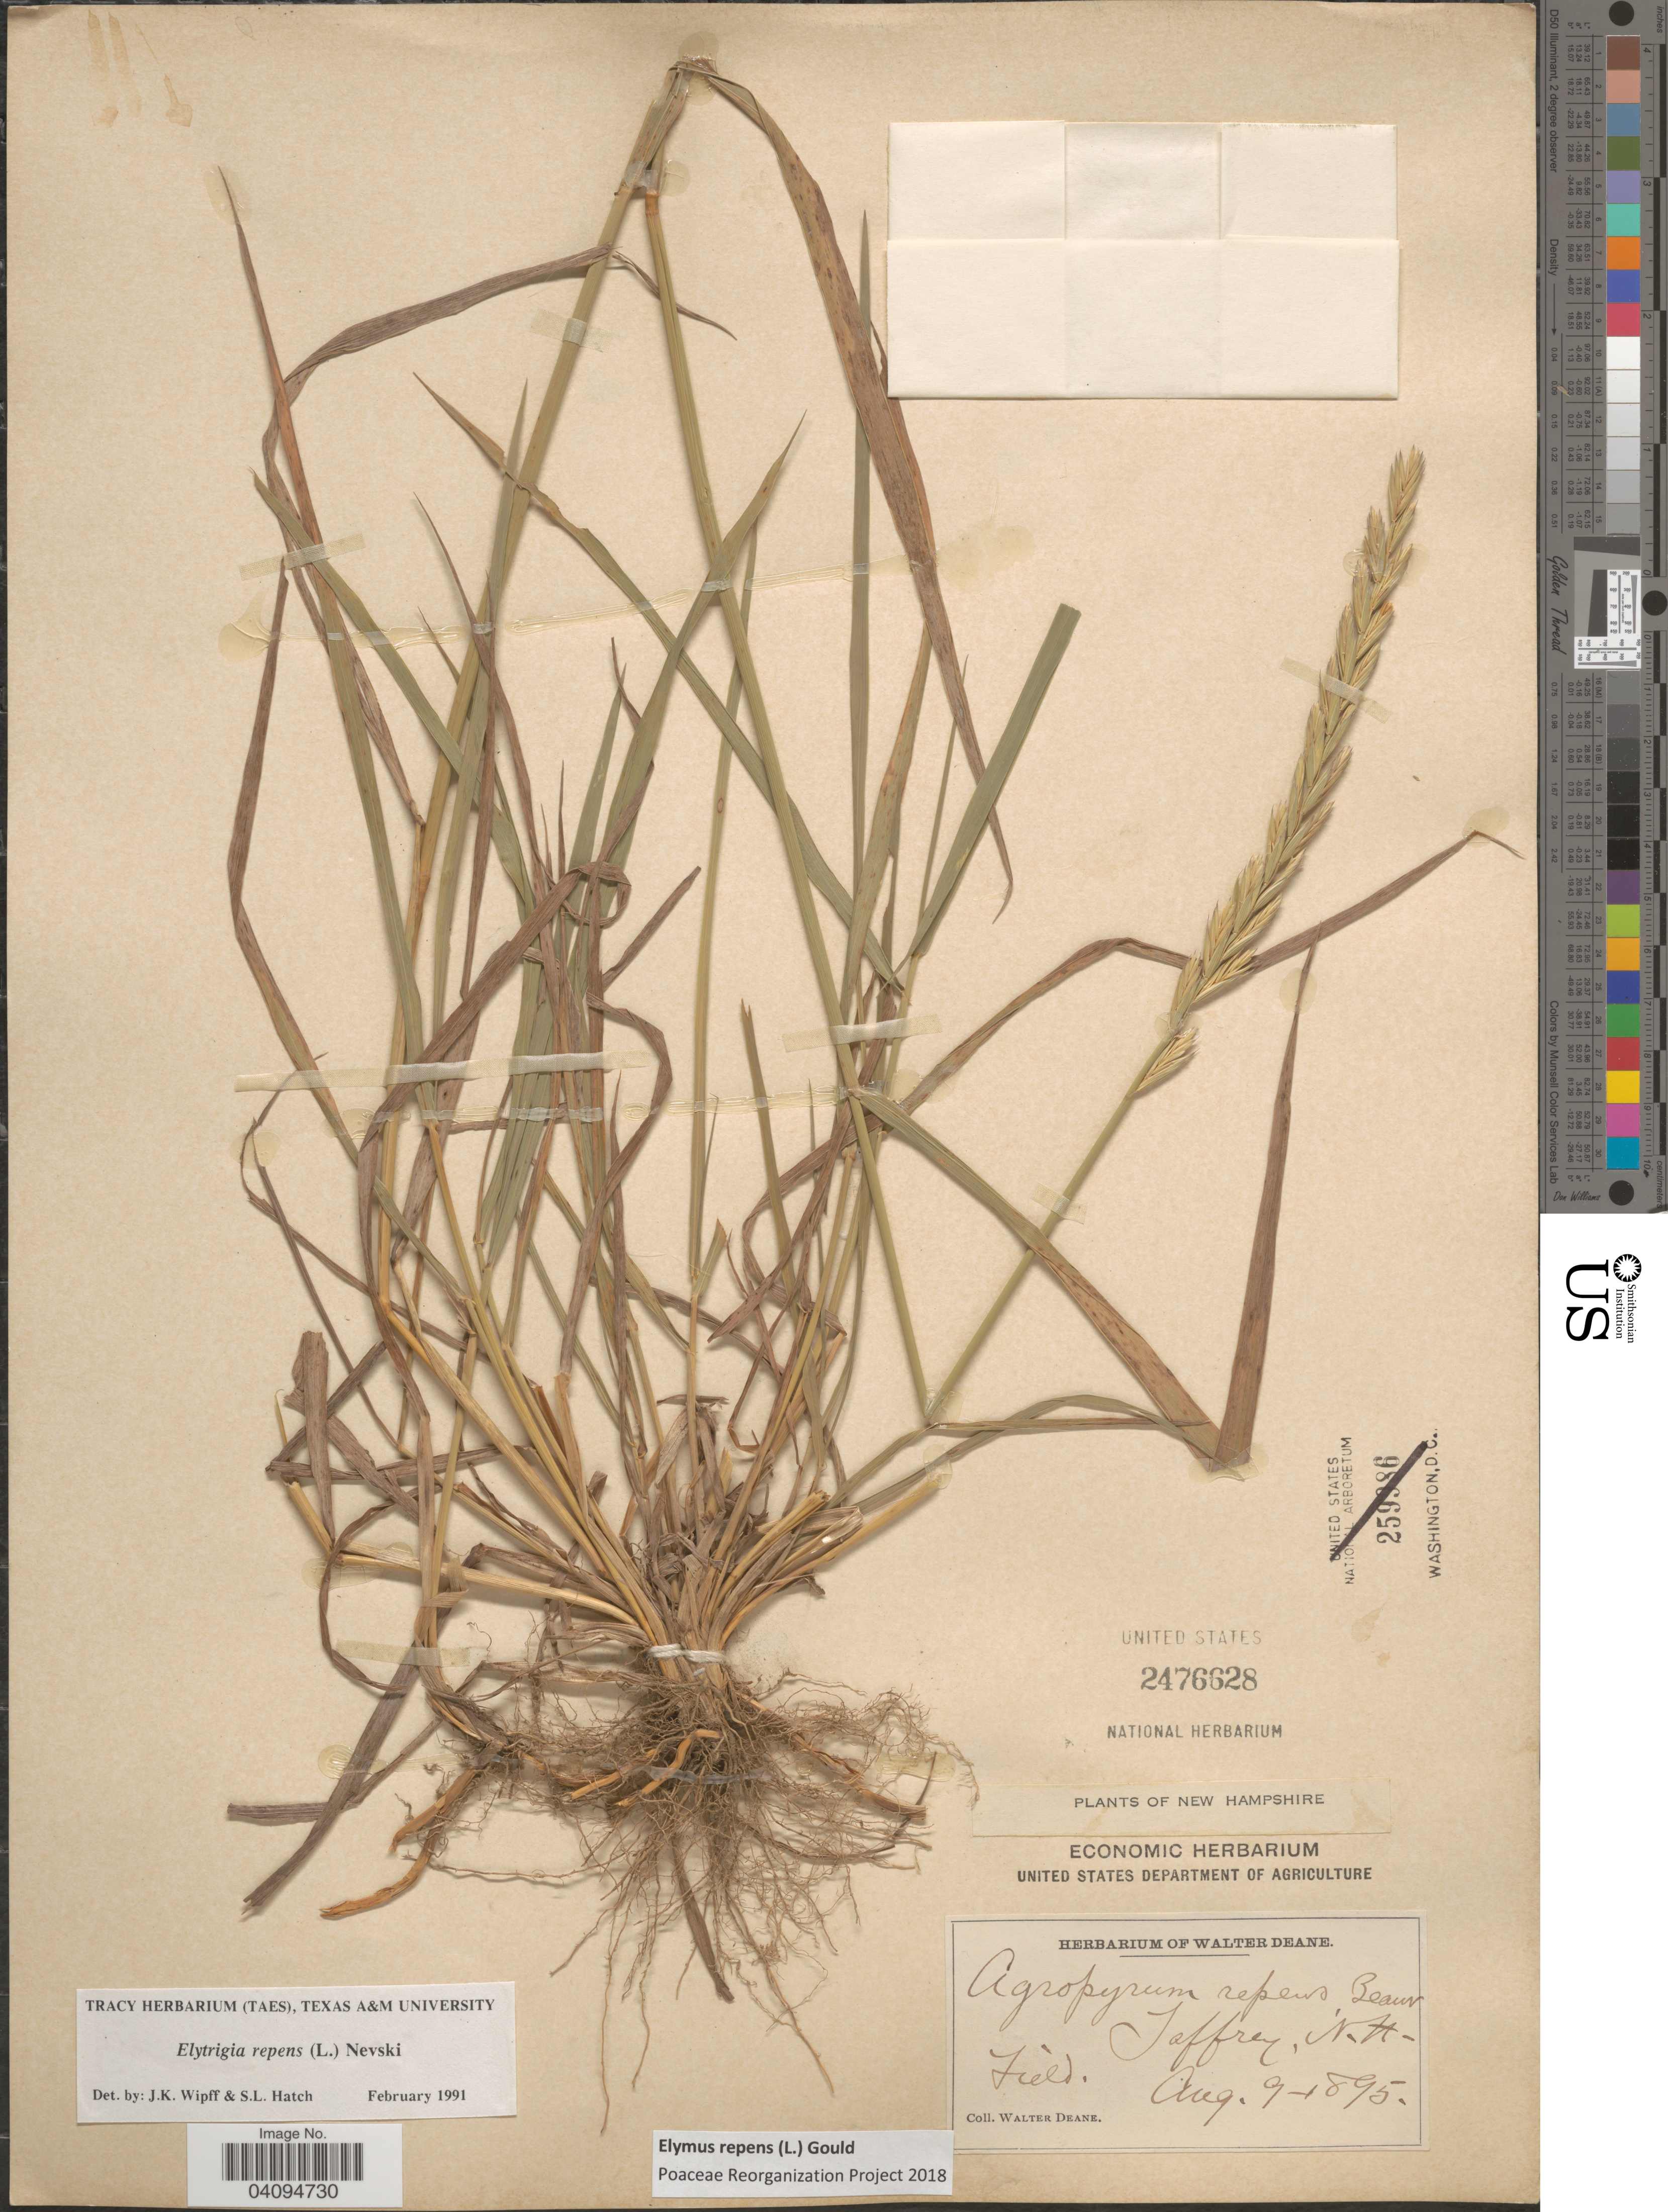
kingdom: Plantae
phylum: Tracheophyta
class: Liliopsida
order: Poales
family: Poaceae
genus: Elymus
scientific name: Elymus repens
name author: (L.) Gould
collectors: W. Deane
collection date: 1895-08-09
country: United States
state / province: New Hampshire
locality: Jaffrey, North Field.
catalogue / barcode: US 2476628